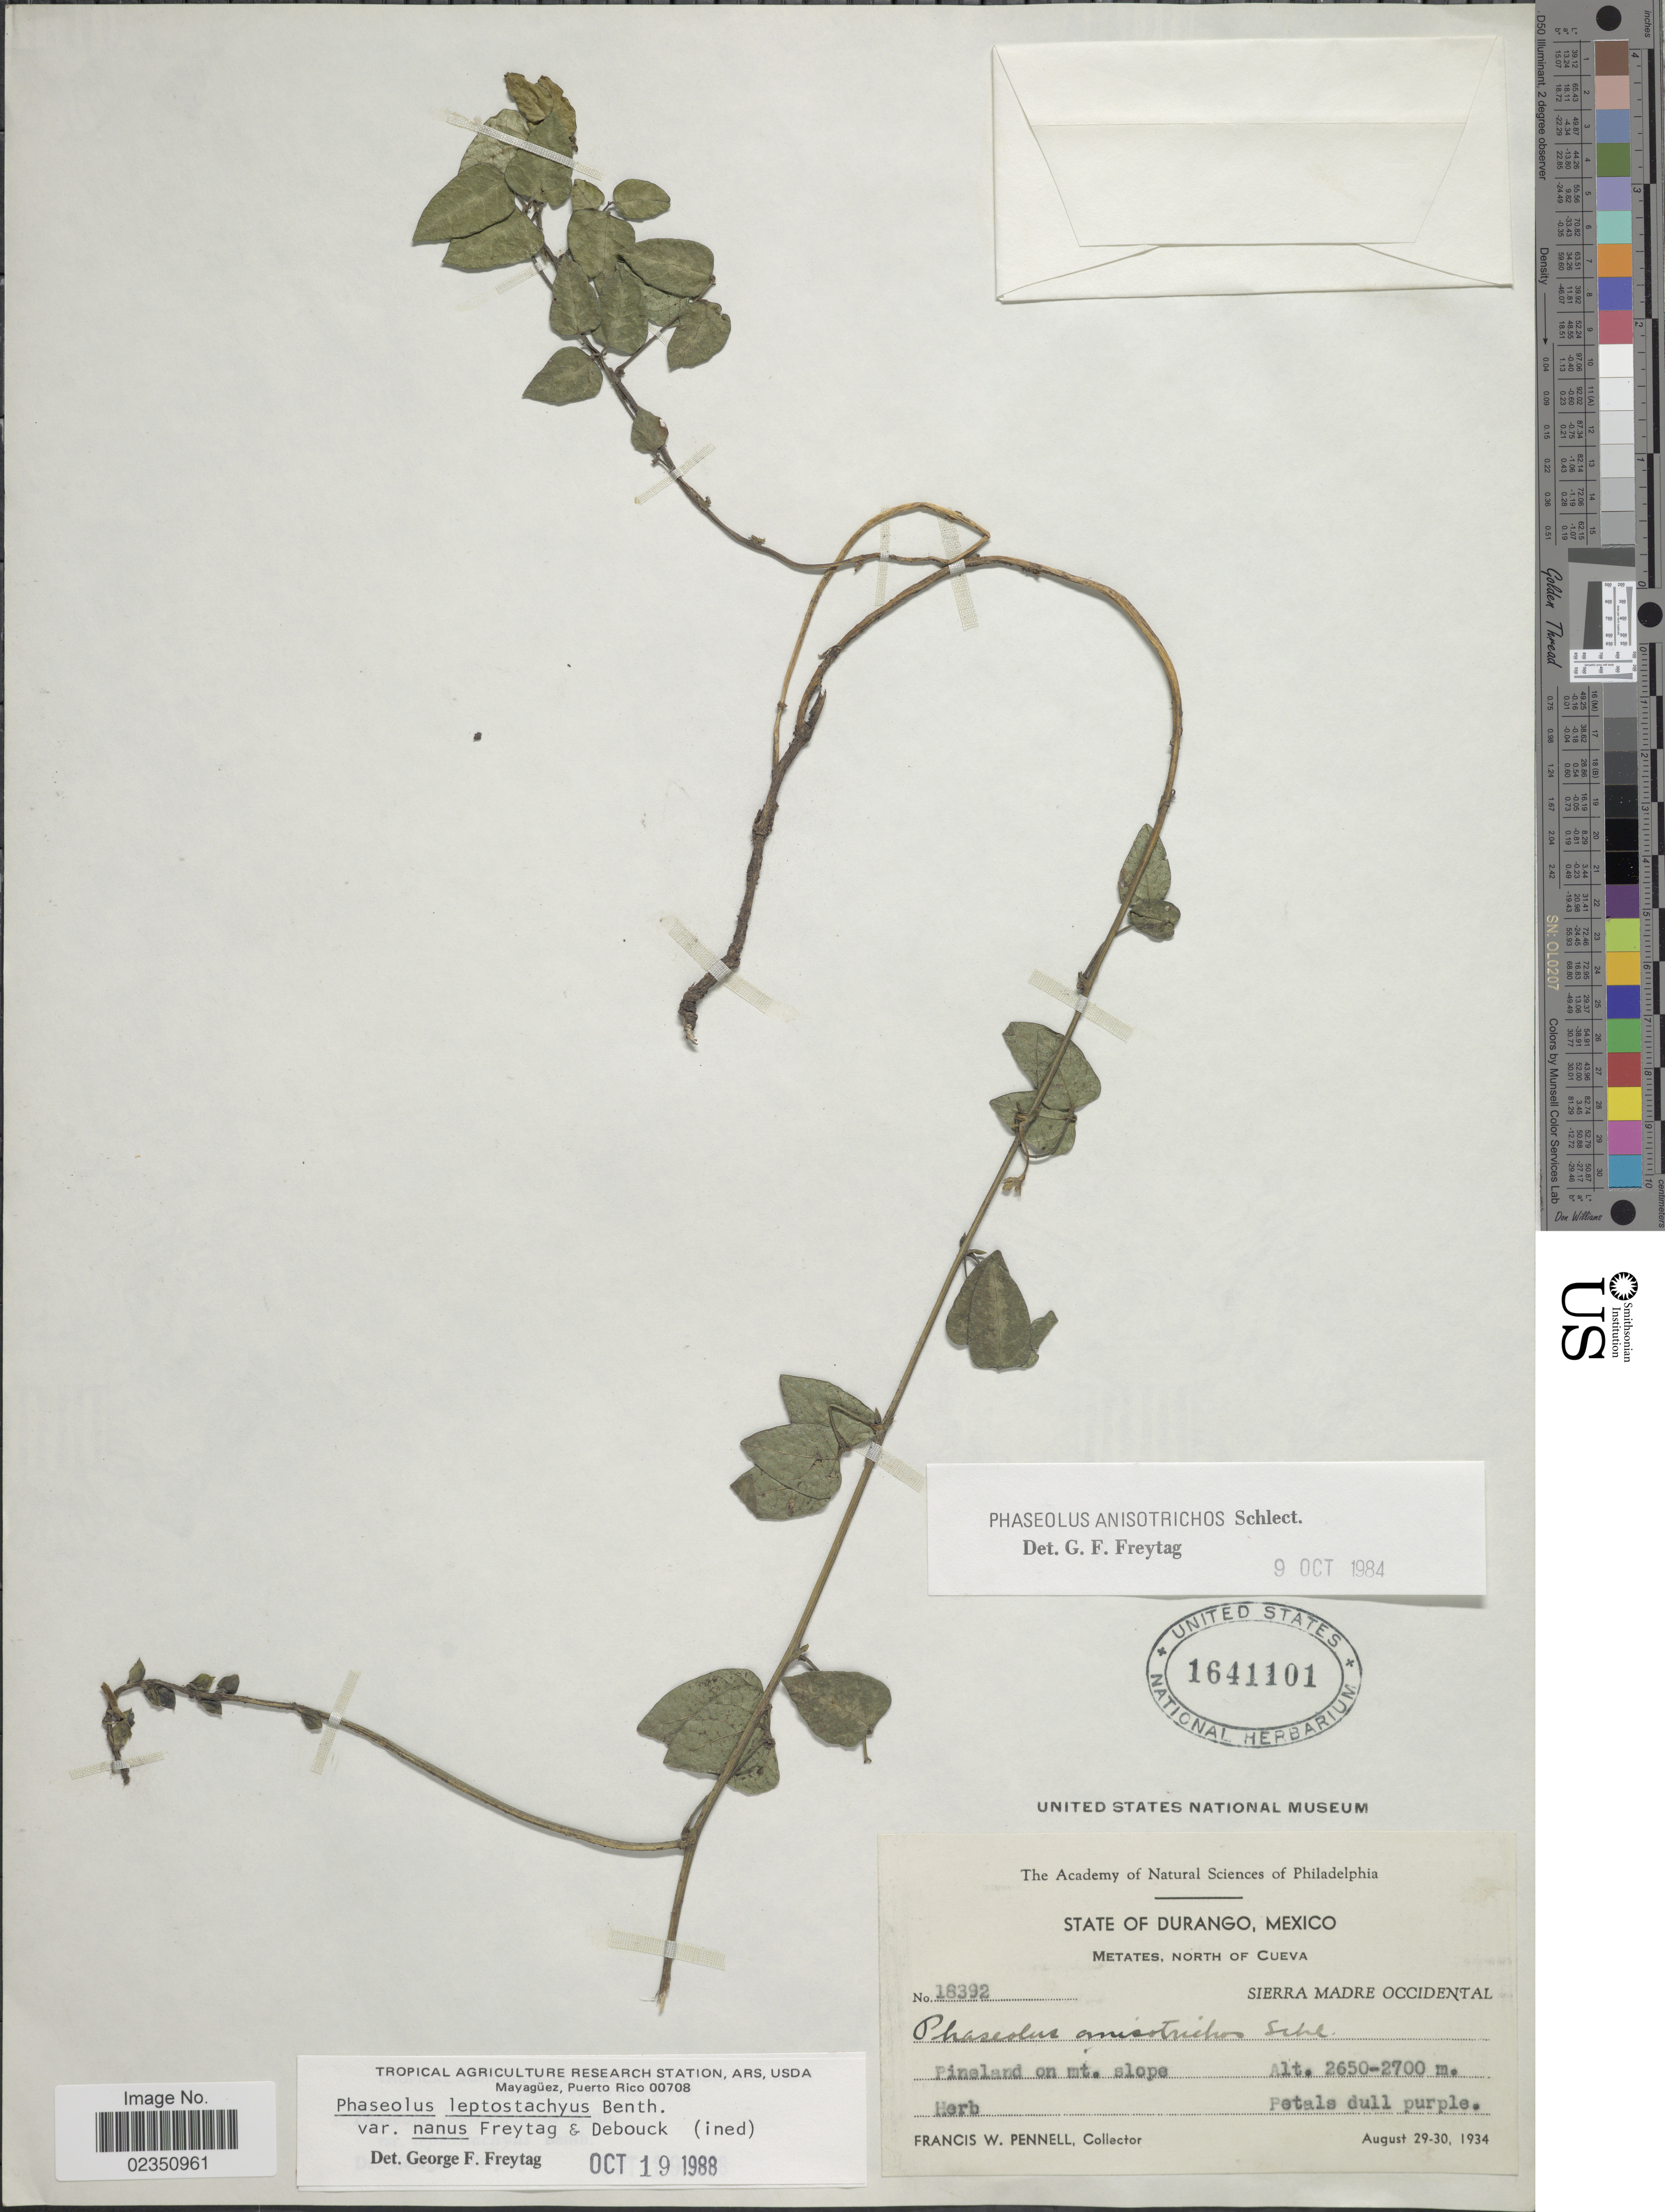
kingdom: Plantae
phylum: Tracheophyta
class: Magnoliopsida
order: Fabales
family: Fabaceae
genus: Phaseolus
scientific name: Phaseolus leptostachyus var. nanus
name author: Freytag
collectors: F. W. Pennell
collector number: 18392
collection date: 1934-08-29/1934-08-30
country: Mexico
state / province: Durango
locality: Metates, North of Cueva, Sierra Madre Occidental, Pineland on mt slope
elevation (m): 2650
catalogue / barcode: US 1641101